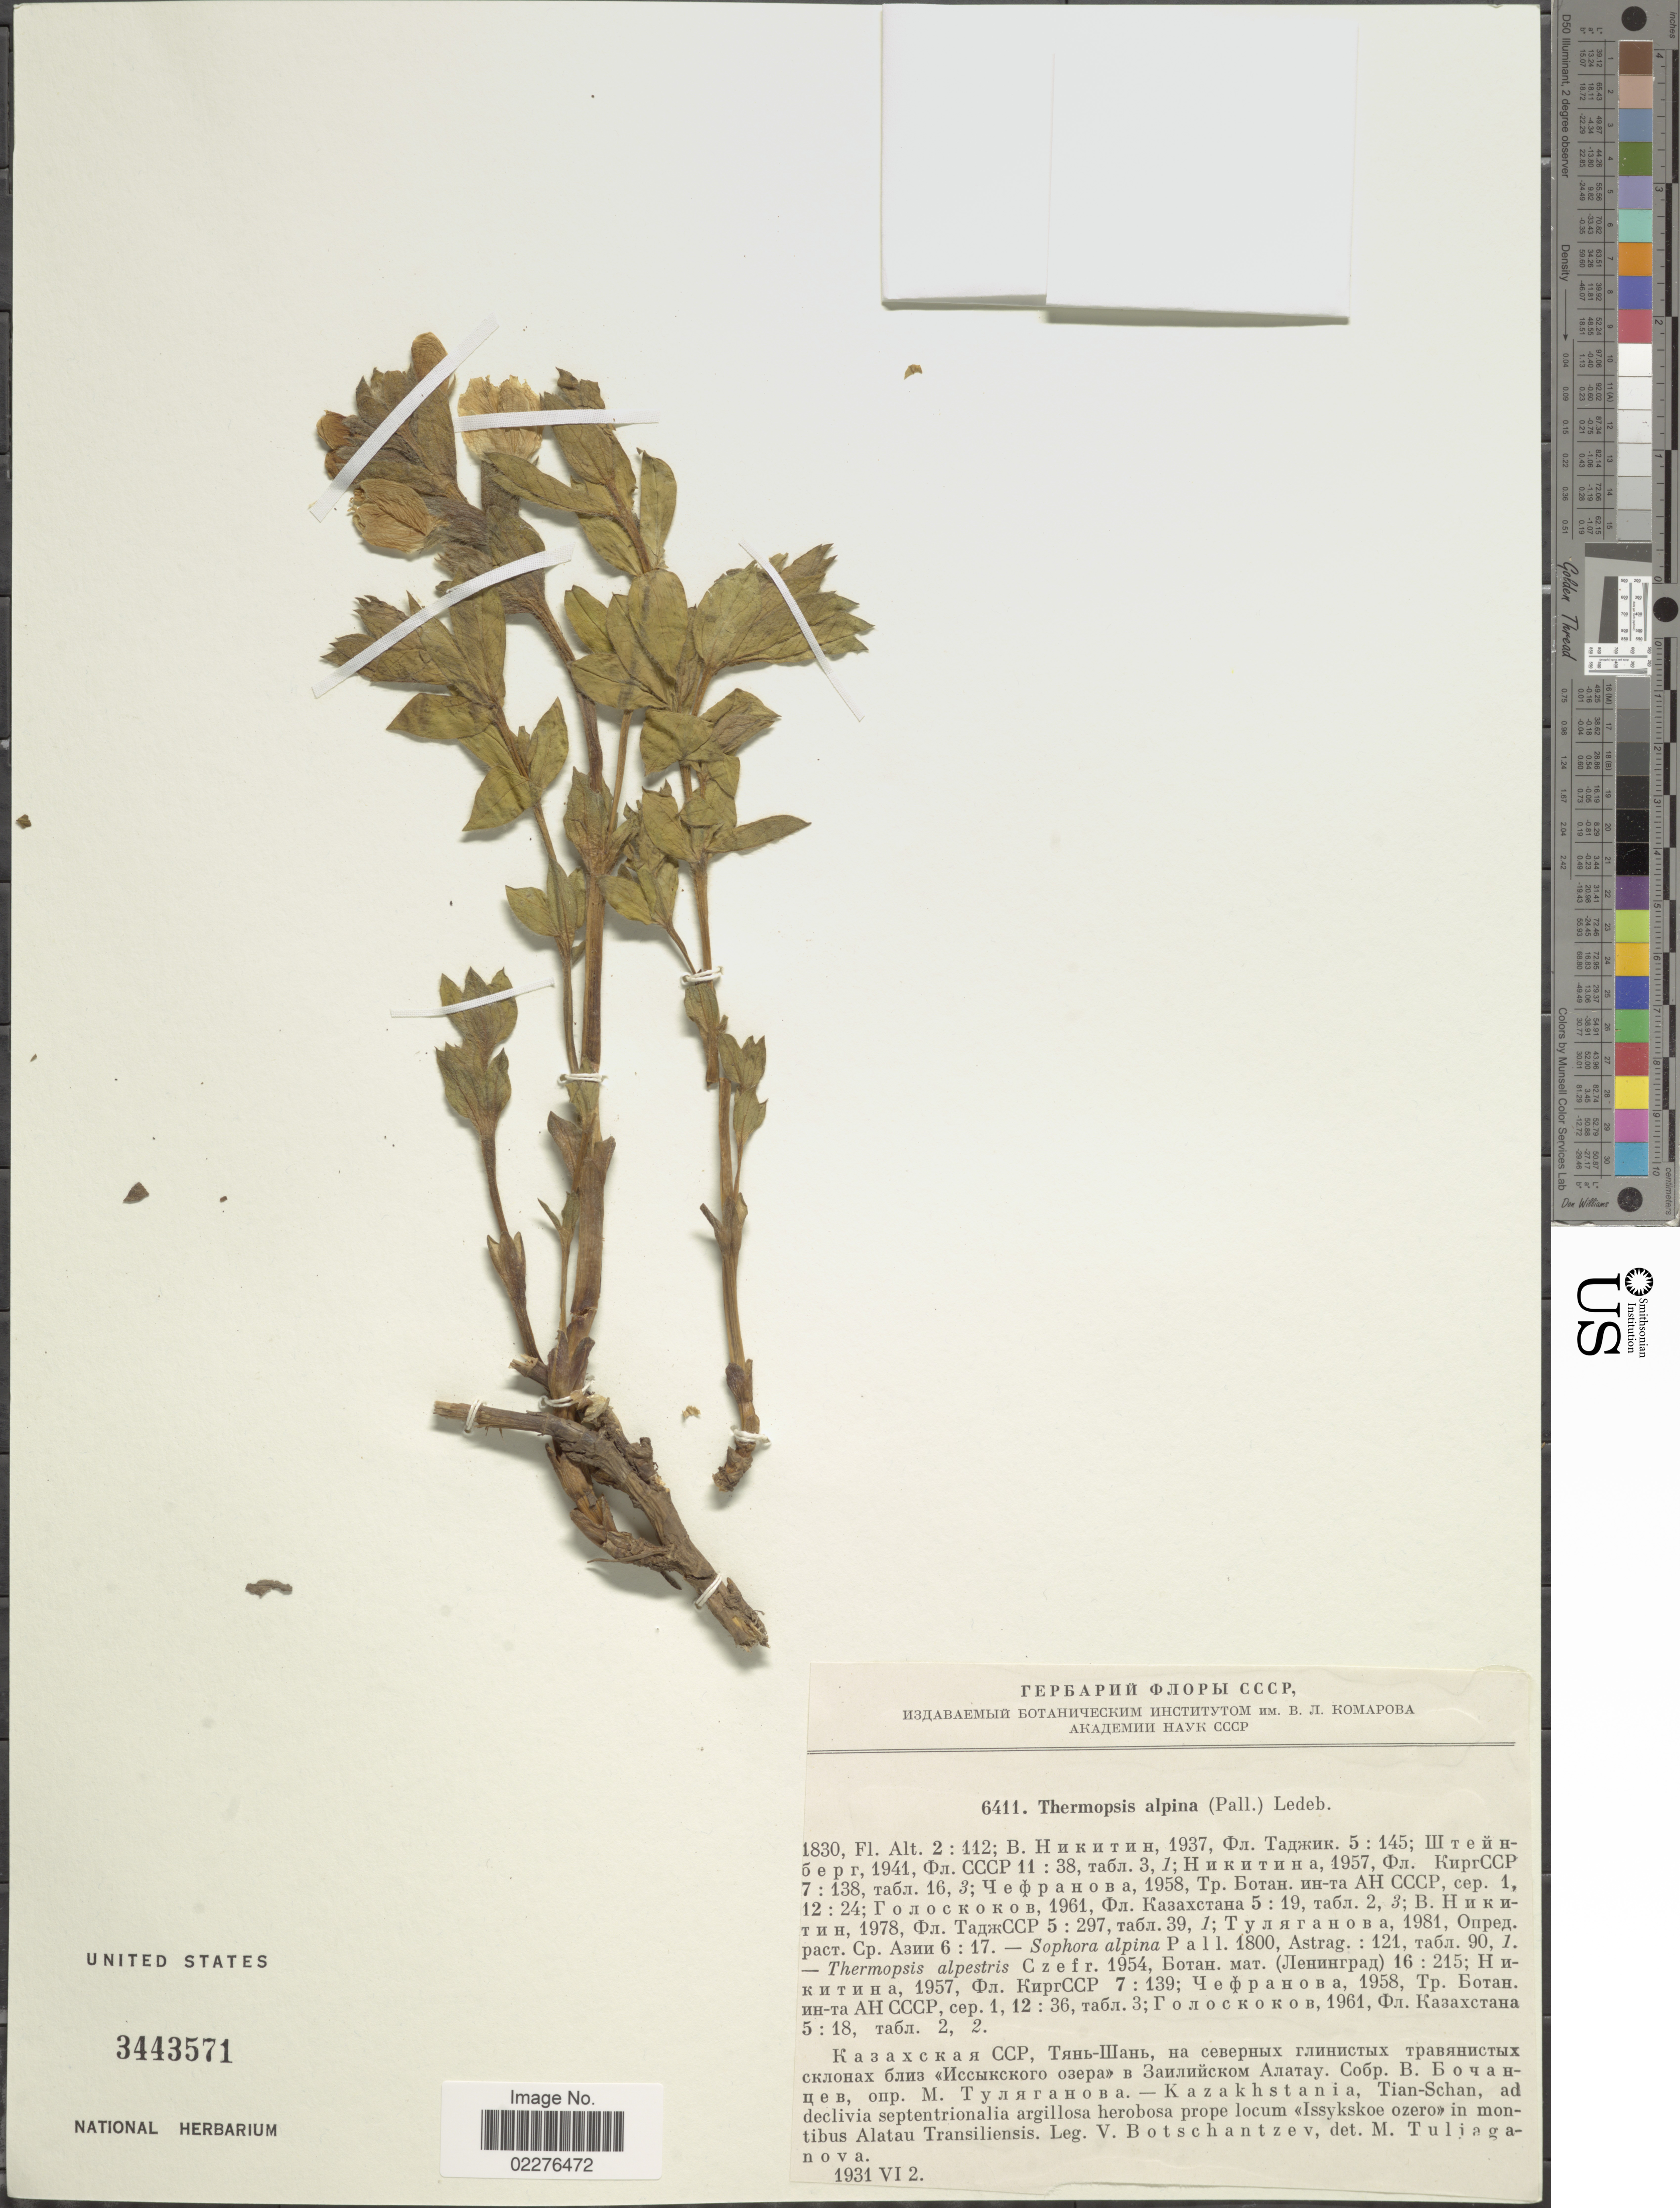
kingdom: Plantae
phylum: Tracheophyta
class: Magnoliopsida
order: Fabales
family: Fabaceae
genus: Thermopsis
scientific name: Thermopsis alpina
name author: (Pall.) Ledeb.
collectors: V. P. Botschantzev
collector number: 6411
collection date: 1931-06-02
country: Kazakhstan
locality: Kazakhstania, Tian-Schan, ad declivia septentrionalia argillosa herobosa prope locum <<Issykskoe ozero>> in montibus Alatau Transiliensis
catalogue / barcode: US 3443571